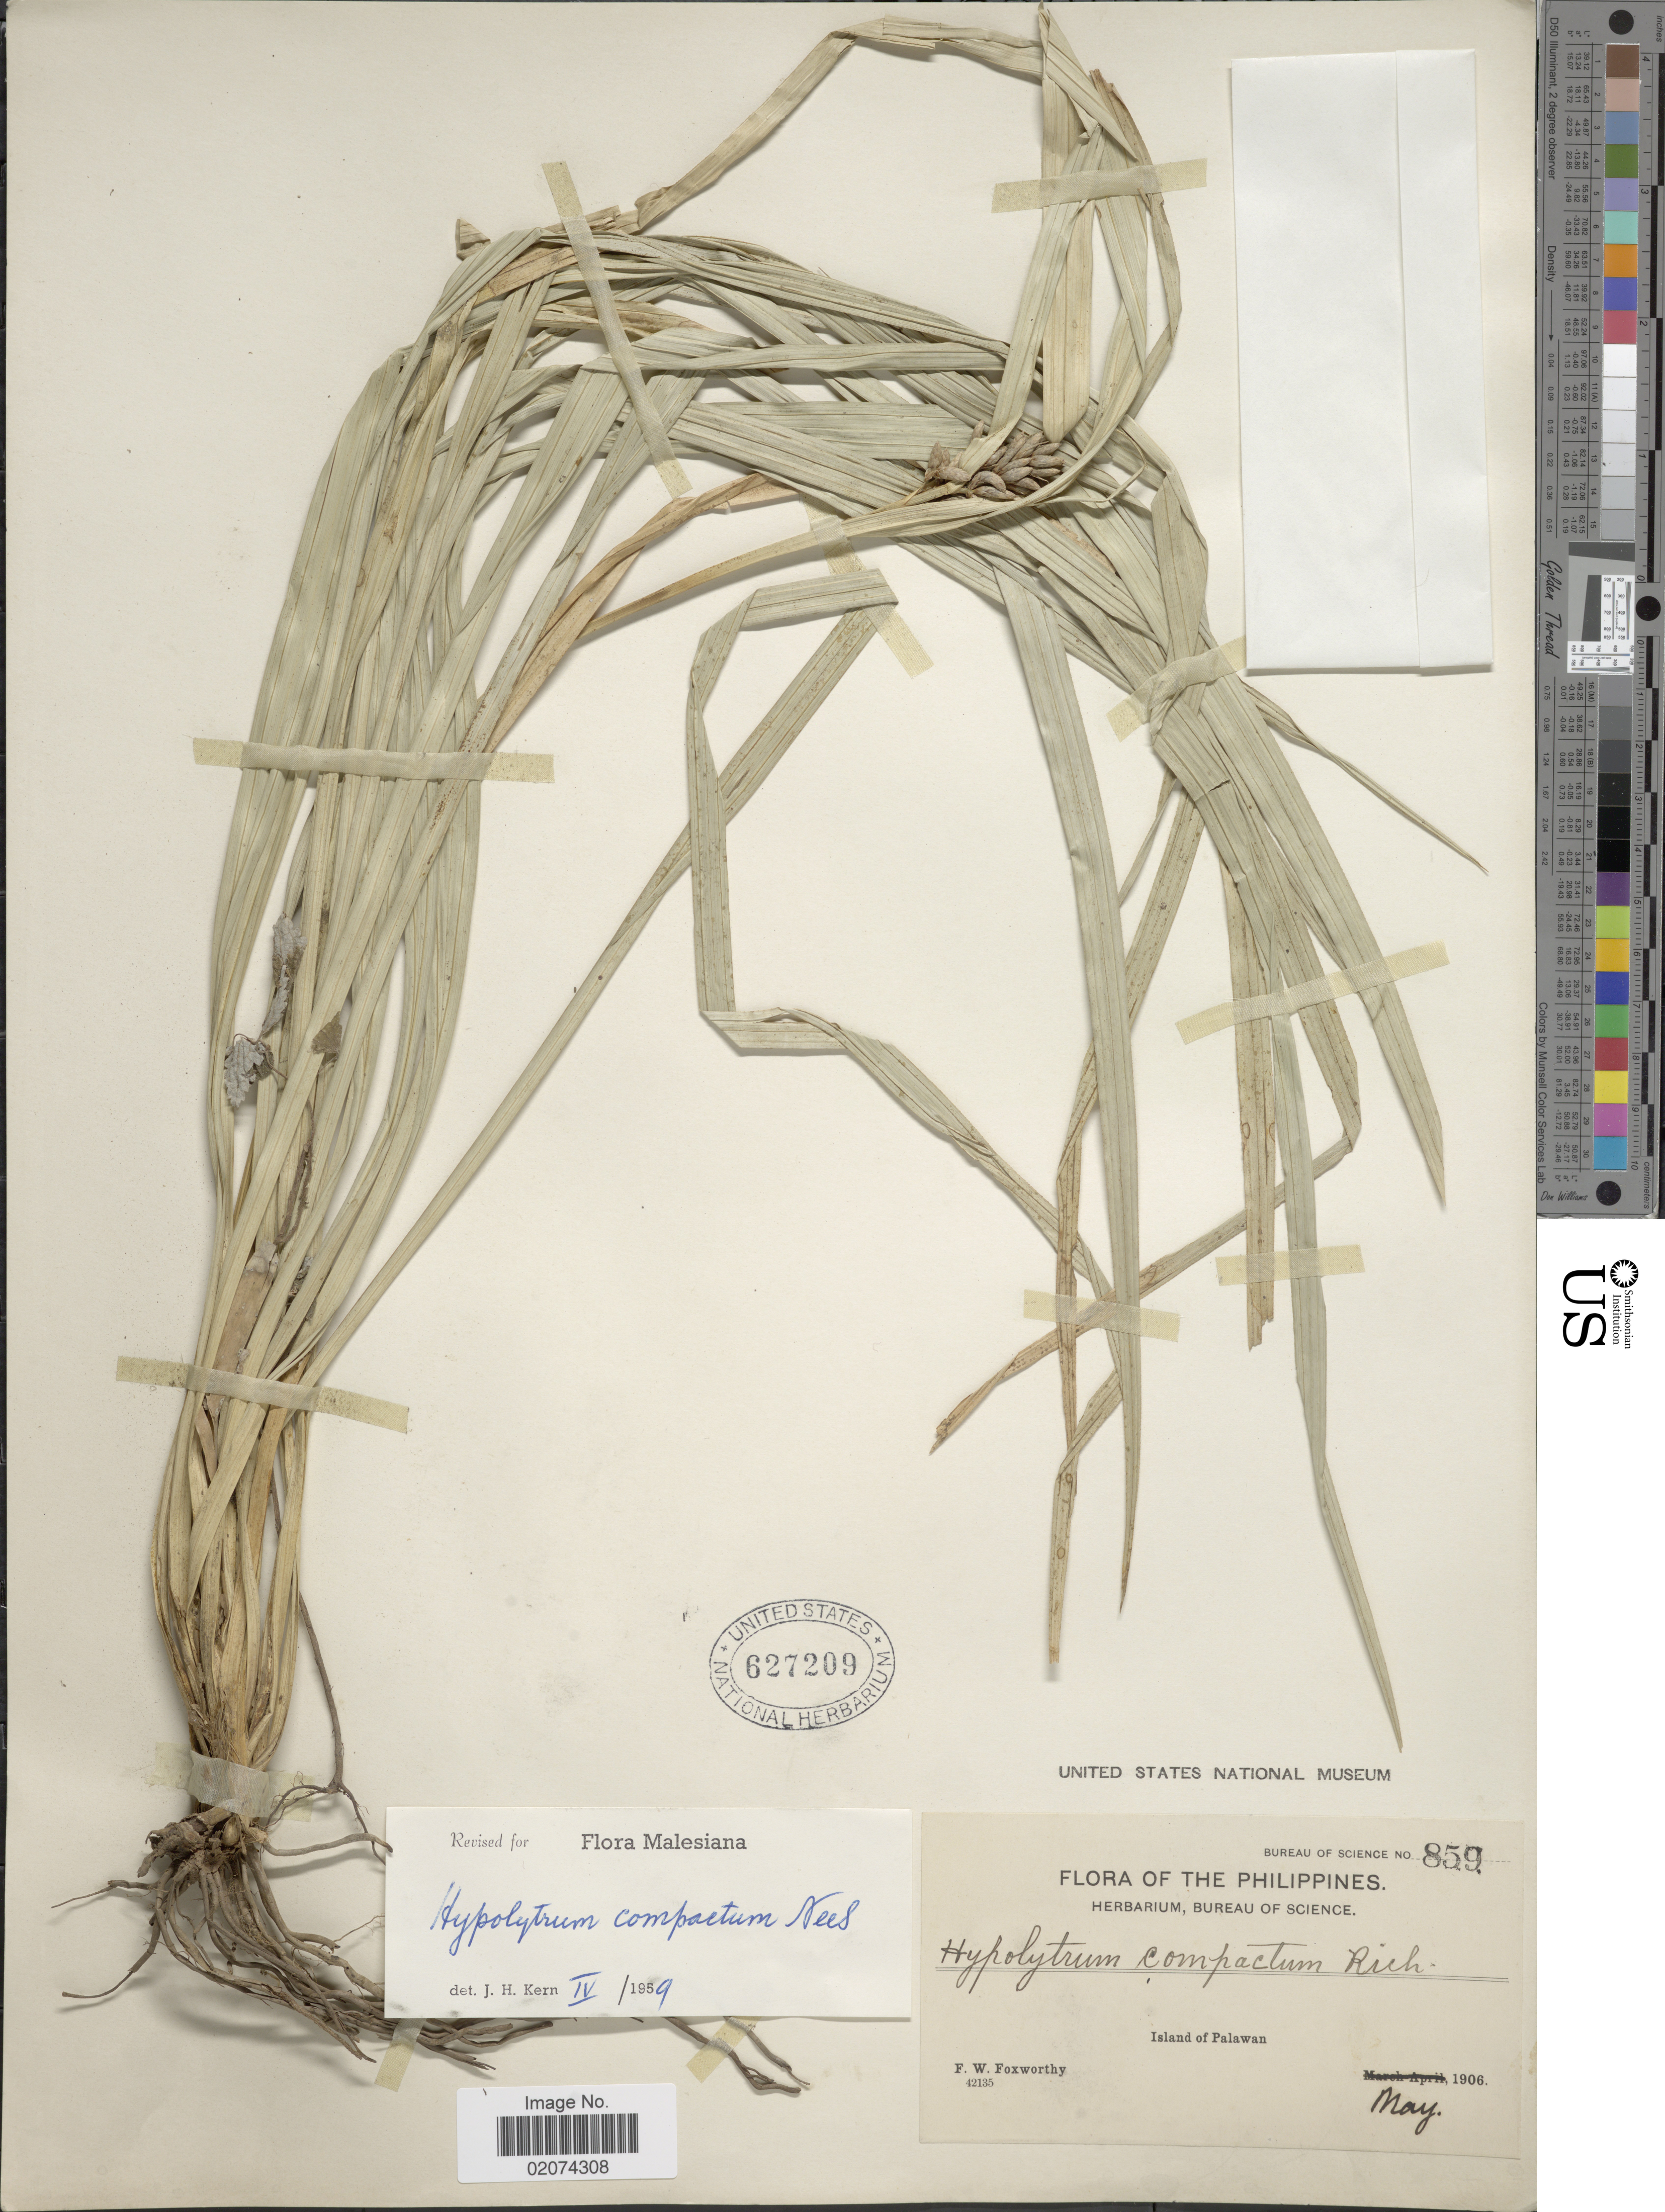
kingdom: Plantae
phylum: Tracheophyta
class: Liliopsida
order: Poales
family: Cyperaceae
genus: Hypolytrum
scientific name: Hypolytrum compactum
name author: Nees & Meyen ex Kunth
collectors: F. W. Foxworthy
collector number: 859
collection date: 1906-05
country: Philippines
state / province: Mimaropa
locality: Island of Palawan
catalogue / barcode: US 627209